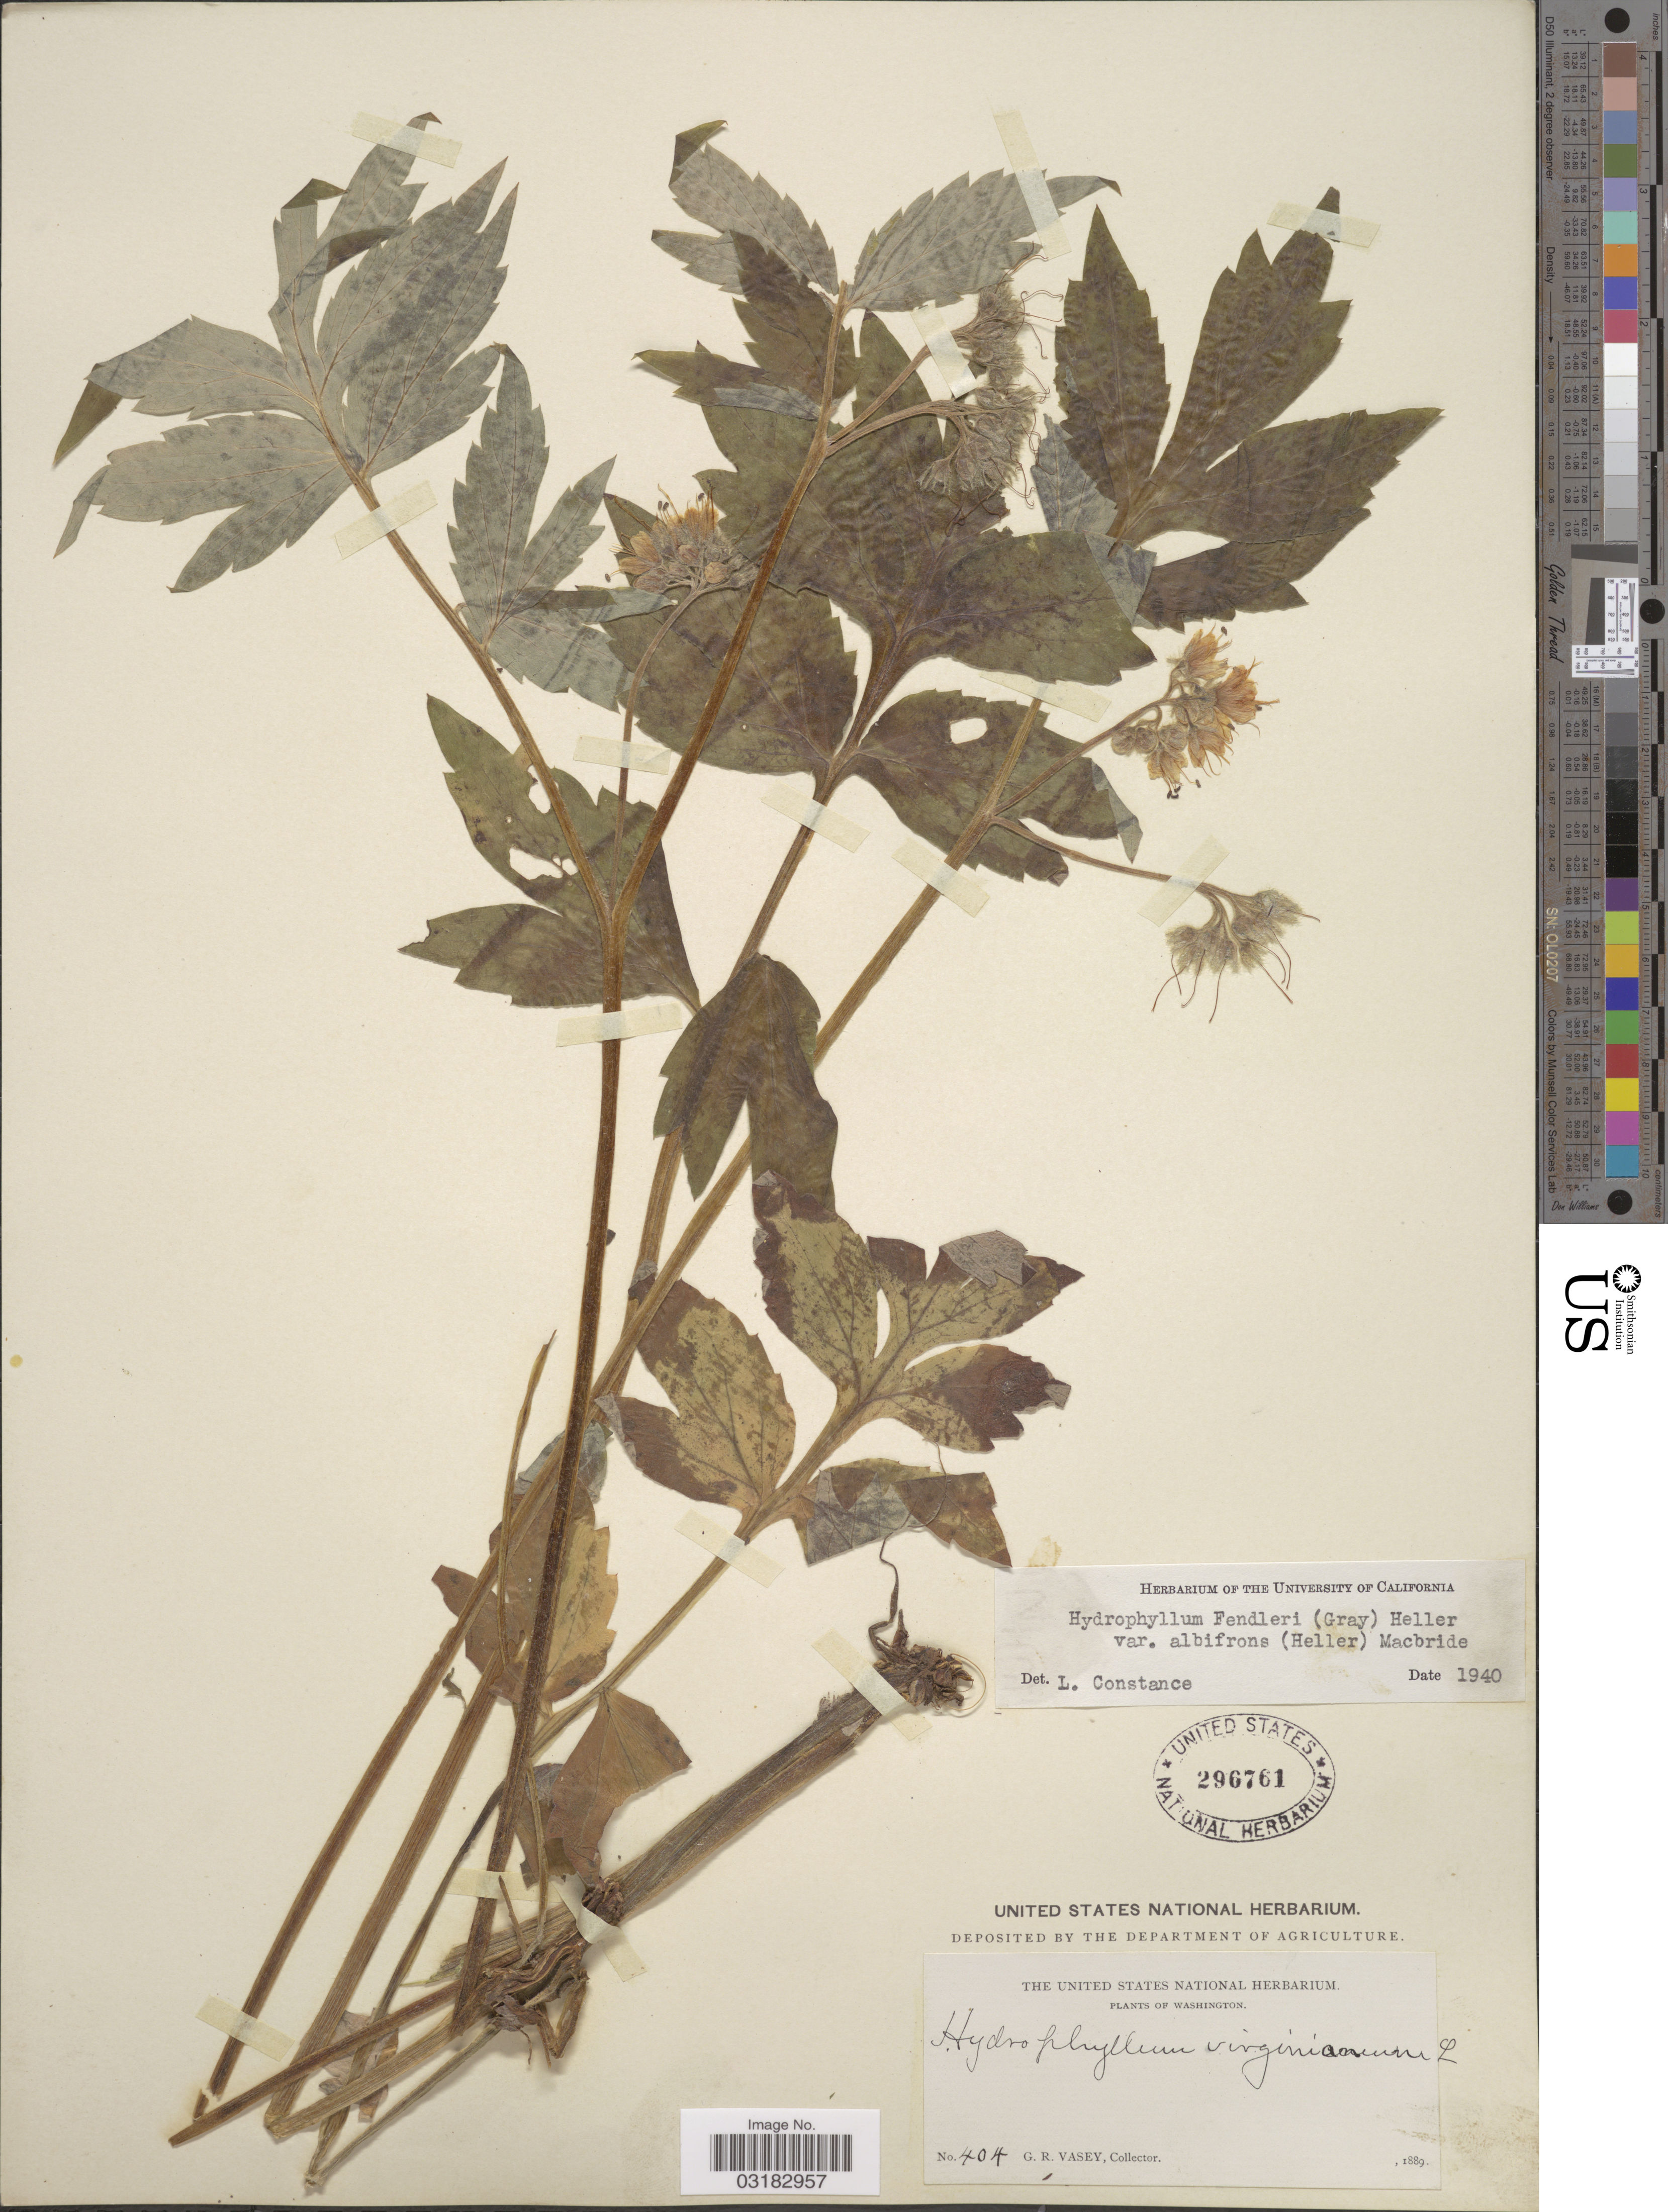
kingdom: Plantae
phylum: Tracheophyta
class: Magnoliopsida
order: Boraginales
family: Hydrophyllaceae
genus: Hydrophyllum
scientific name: Hydrophyllum fendleri var. albifrons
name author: (A. Heller) J.F. Macbr.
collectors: G. R. Vasey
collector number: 404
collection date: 1889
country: United States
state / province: Washington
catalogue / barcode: US 296761